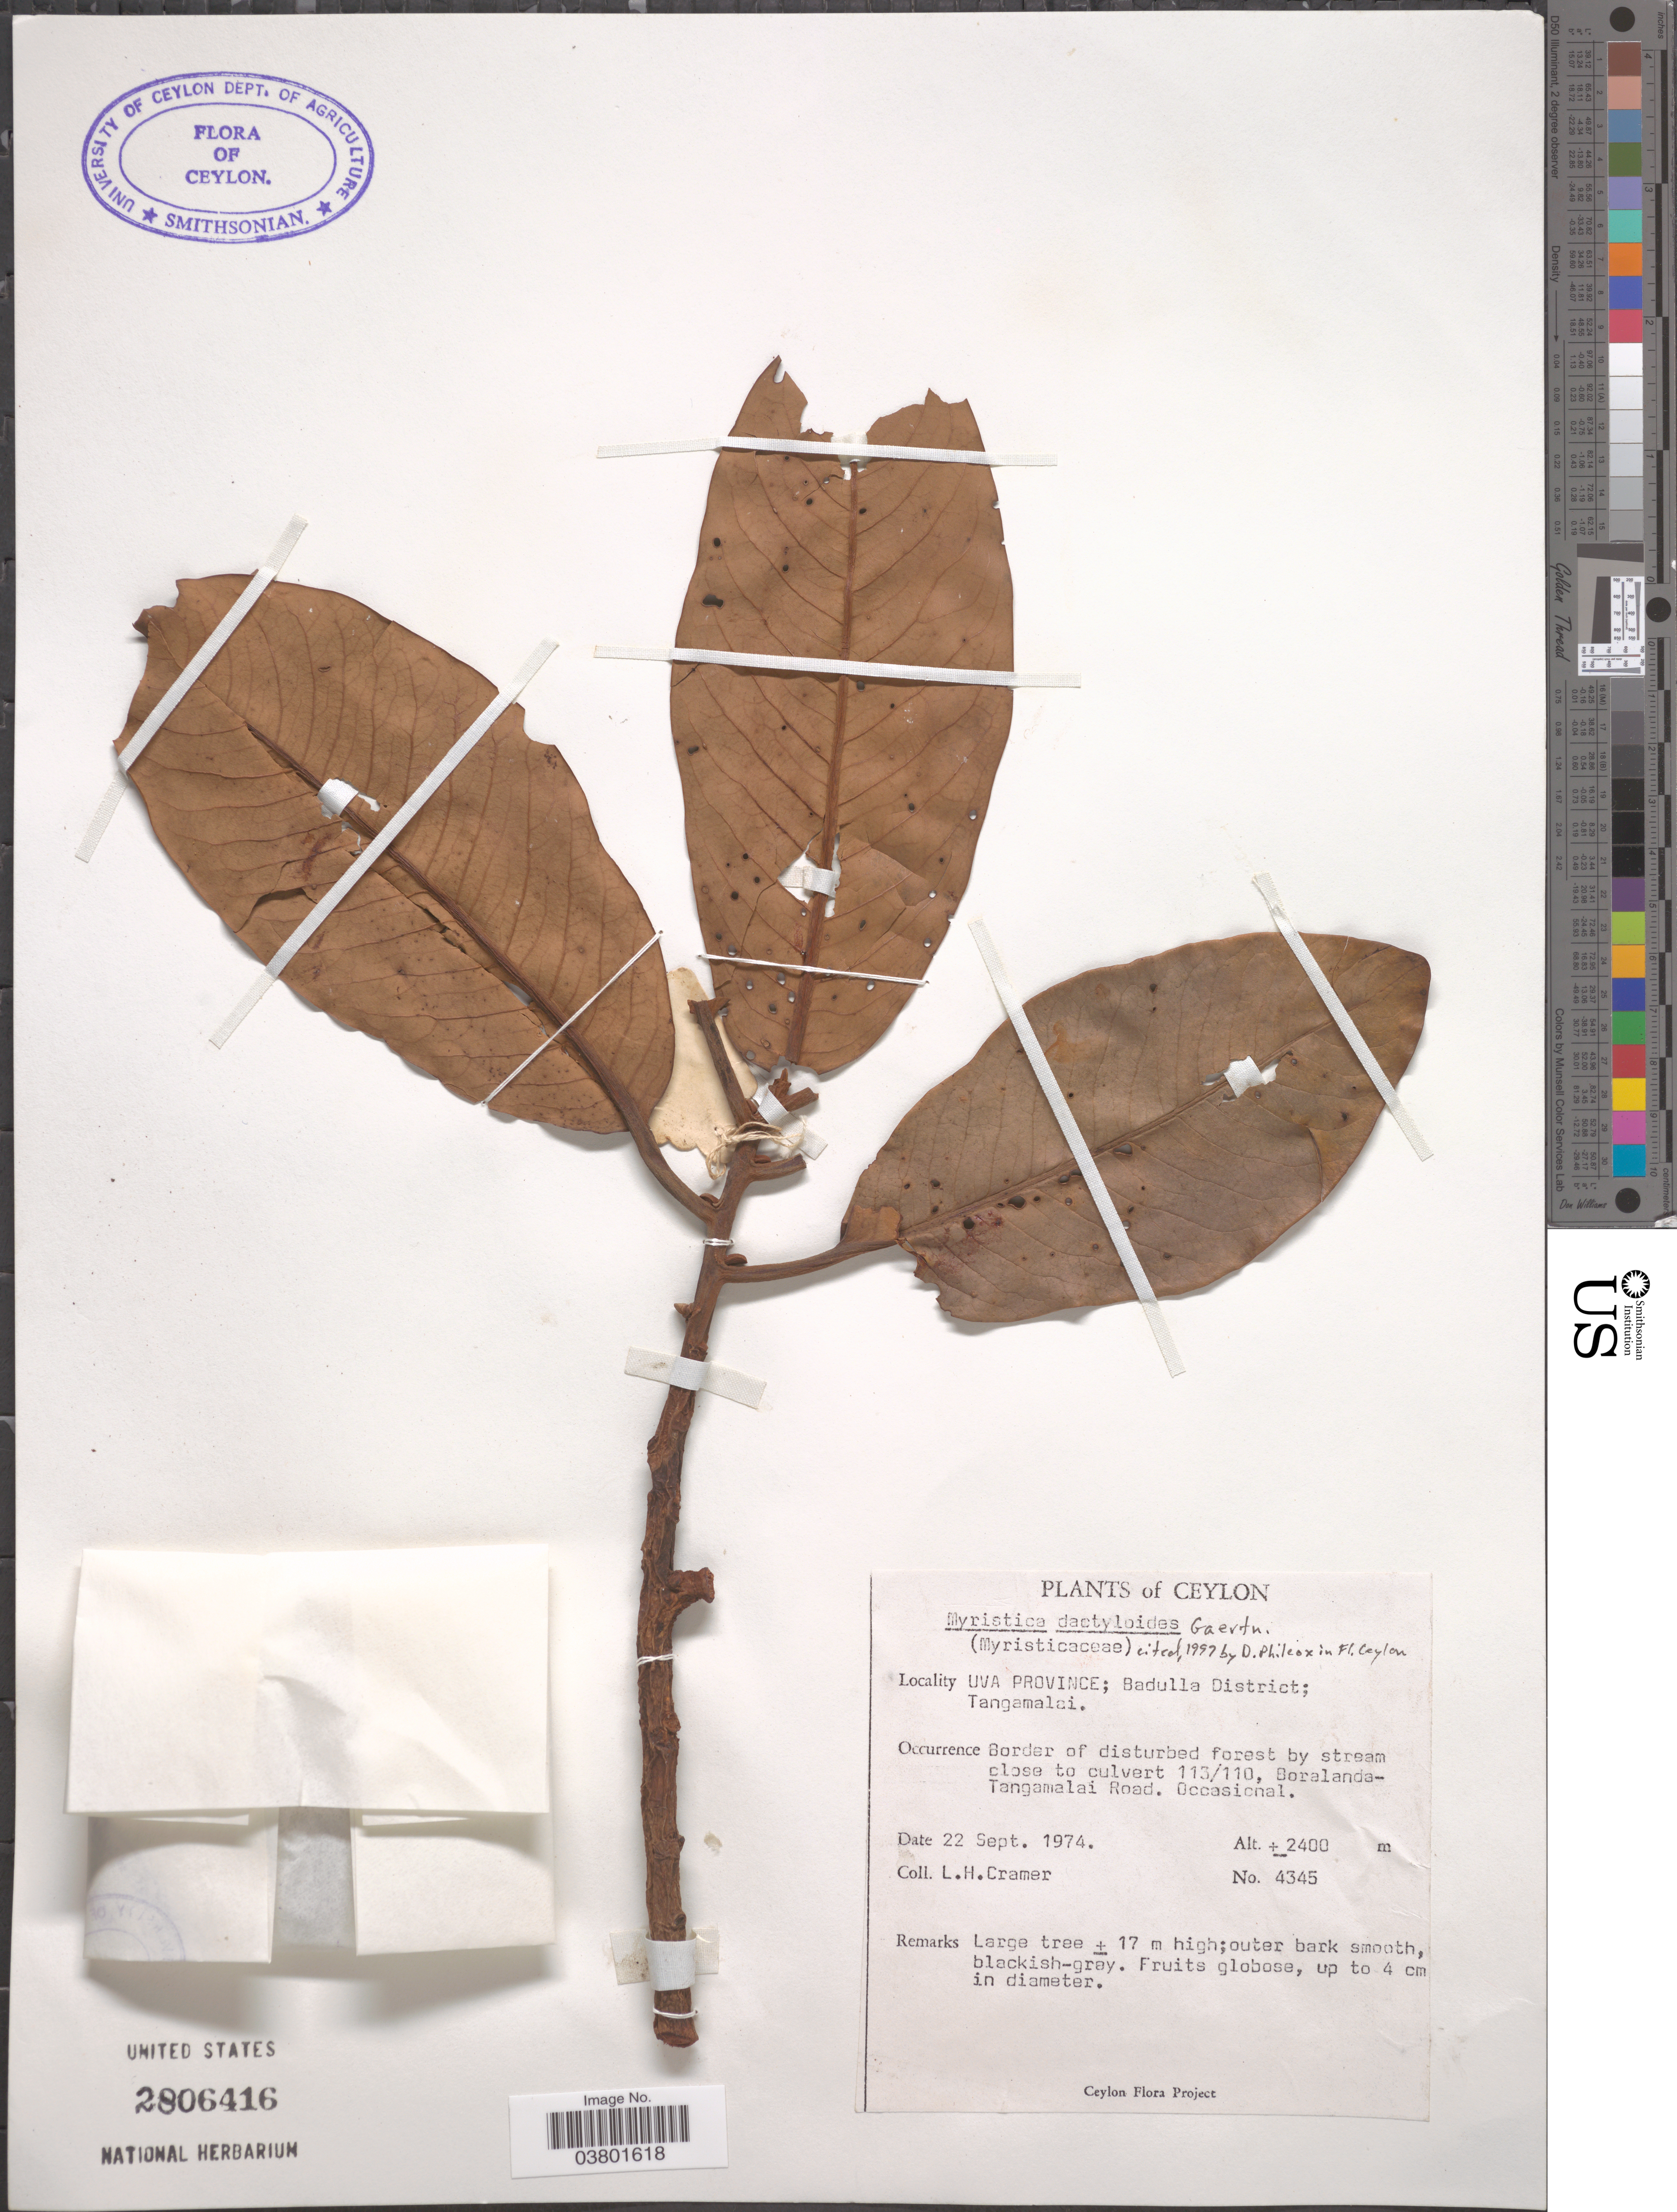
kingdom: Plantae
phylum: Tracheophyta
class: Magnoliopsida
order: Magnoliales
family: Myristicaceae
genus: Myristica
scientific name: Myristica dactyloides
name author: Wall.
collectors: L. H. Cramer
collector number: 4345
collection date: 1974-09-22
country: Sri Lanka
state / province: Uva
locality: Ceylon. Badulla District; Tangamalai. Border of disturbed forest by stream close to culvert 113/110, Boralanda-Tangamalai Road.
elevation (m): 2400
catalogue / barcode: US 2806416